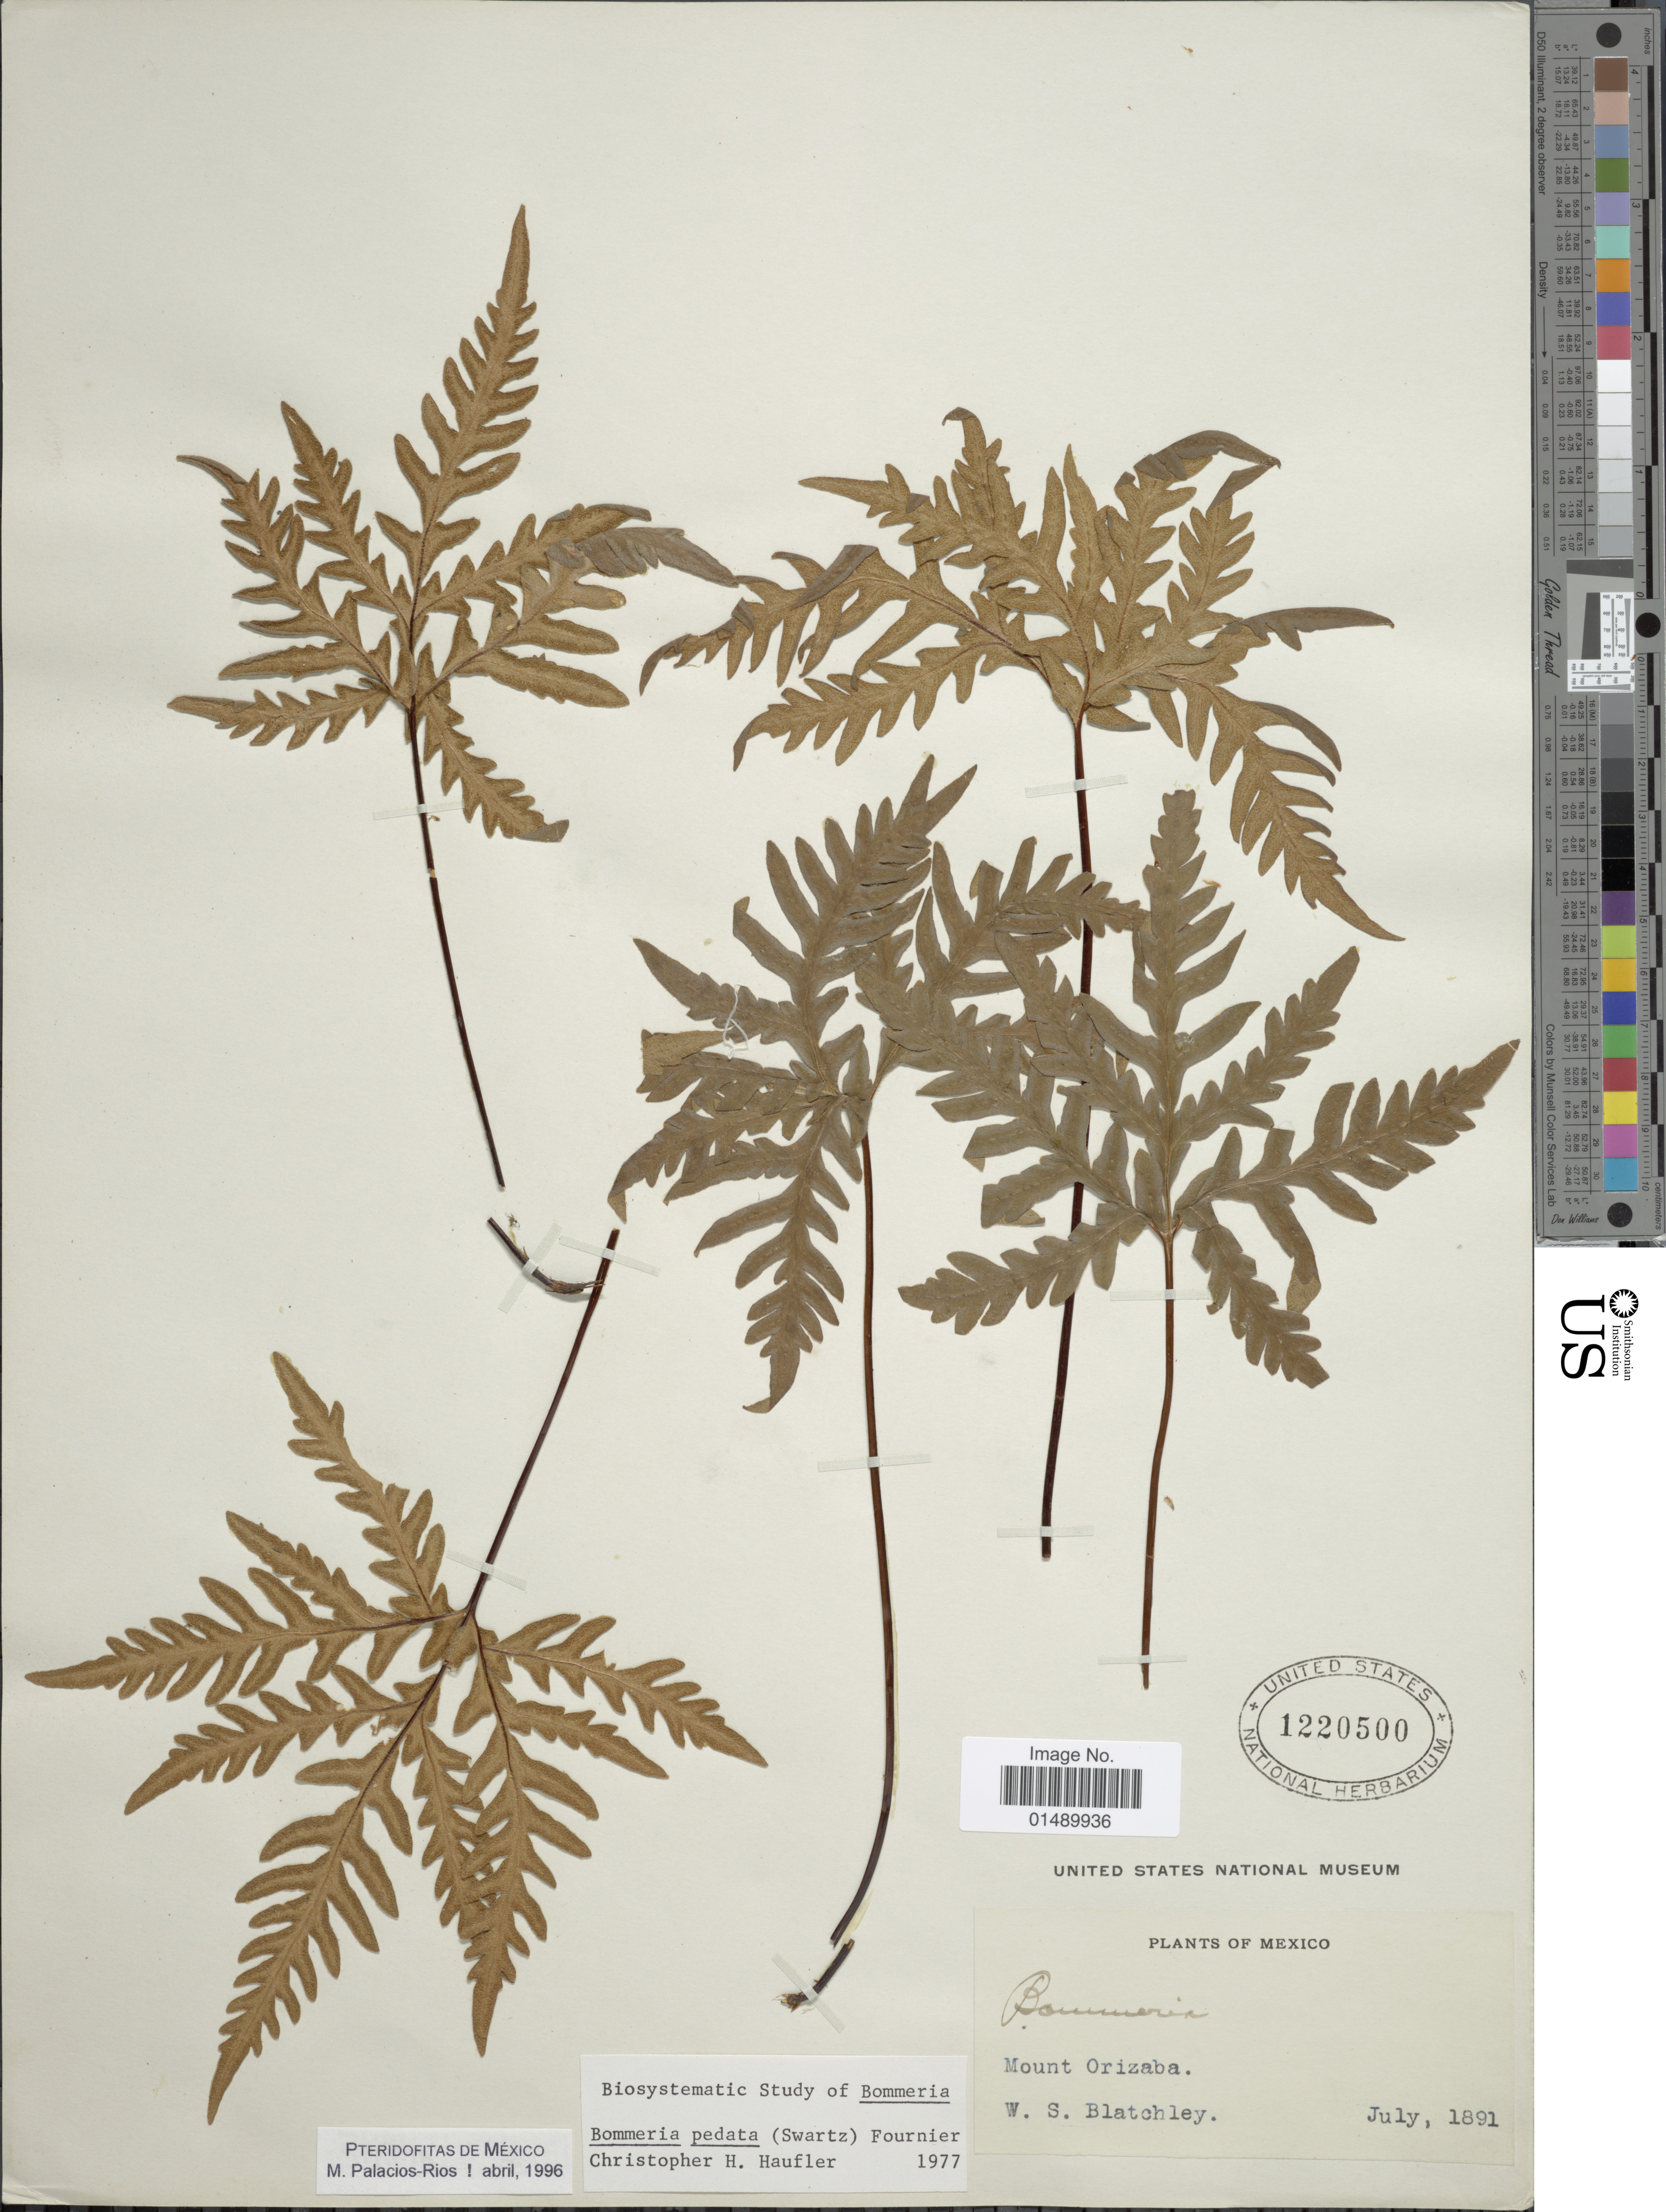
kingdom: Plantae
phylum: Tracheophyta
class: Polypodiopsida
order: Polypodiales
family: Pteridaceae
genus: Bommeria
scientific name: Bommeria pedata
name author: (Sw.) E. Fourn.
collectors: W. Blatchley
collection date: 1891-07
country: Mexico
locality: Mexico, Mount Orizaba.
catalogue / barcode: US 1220500